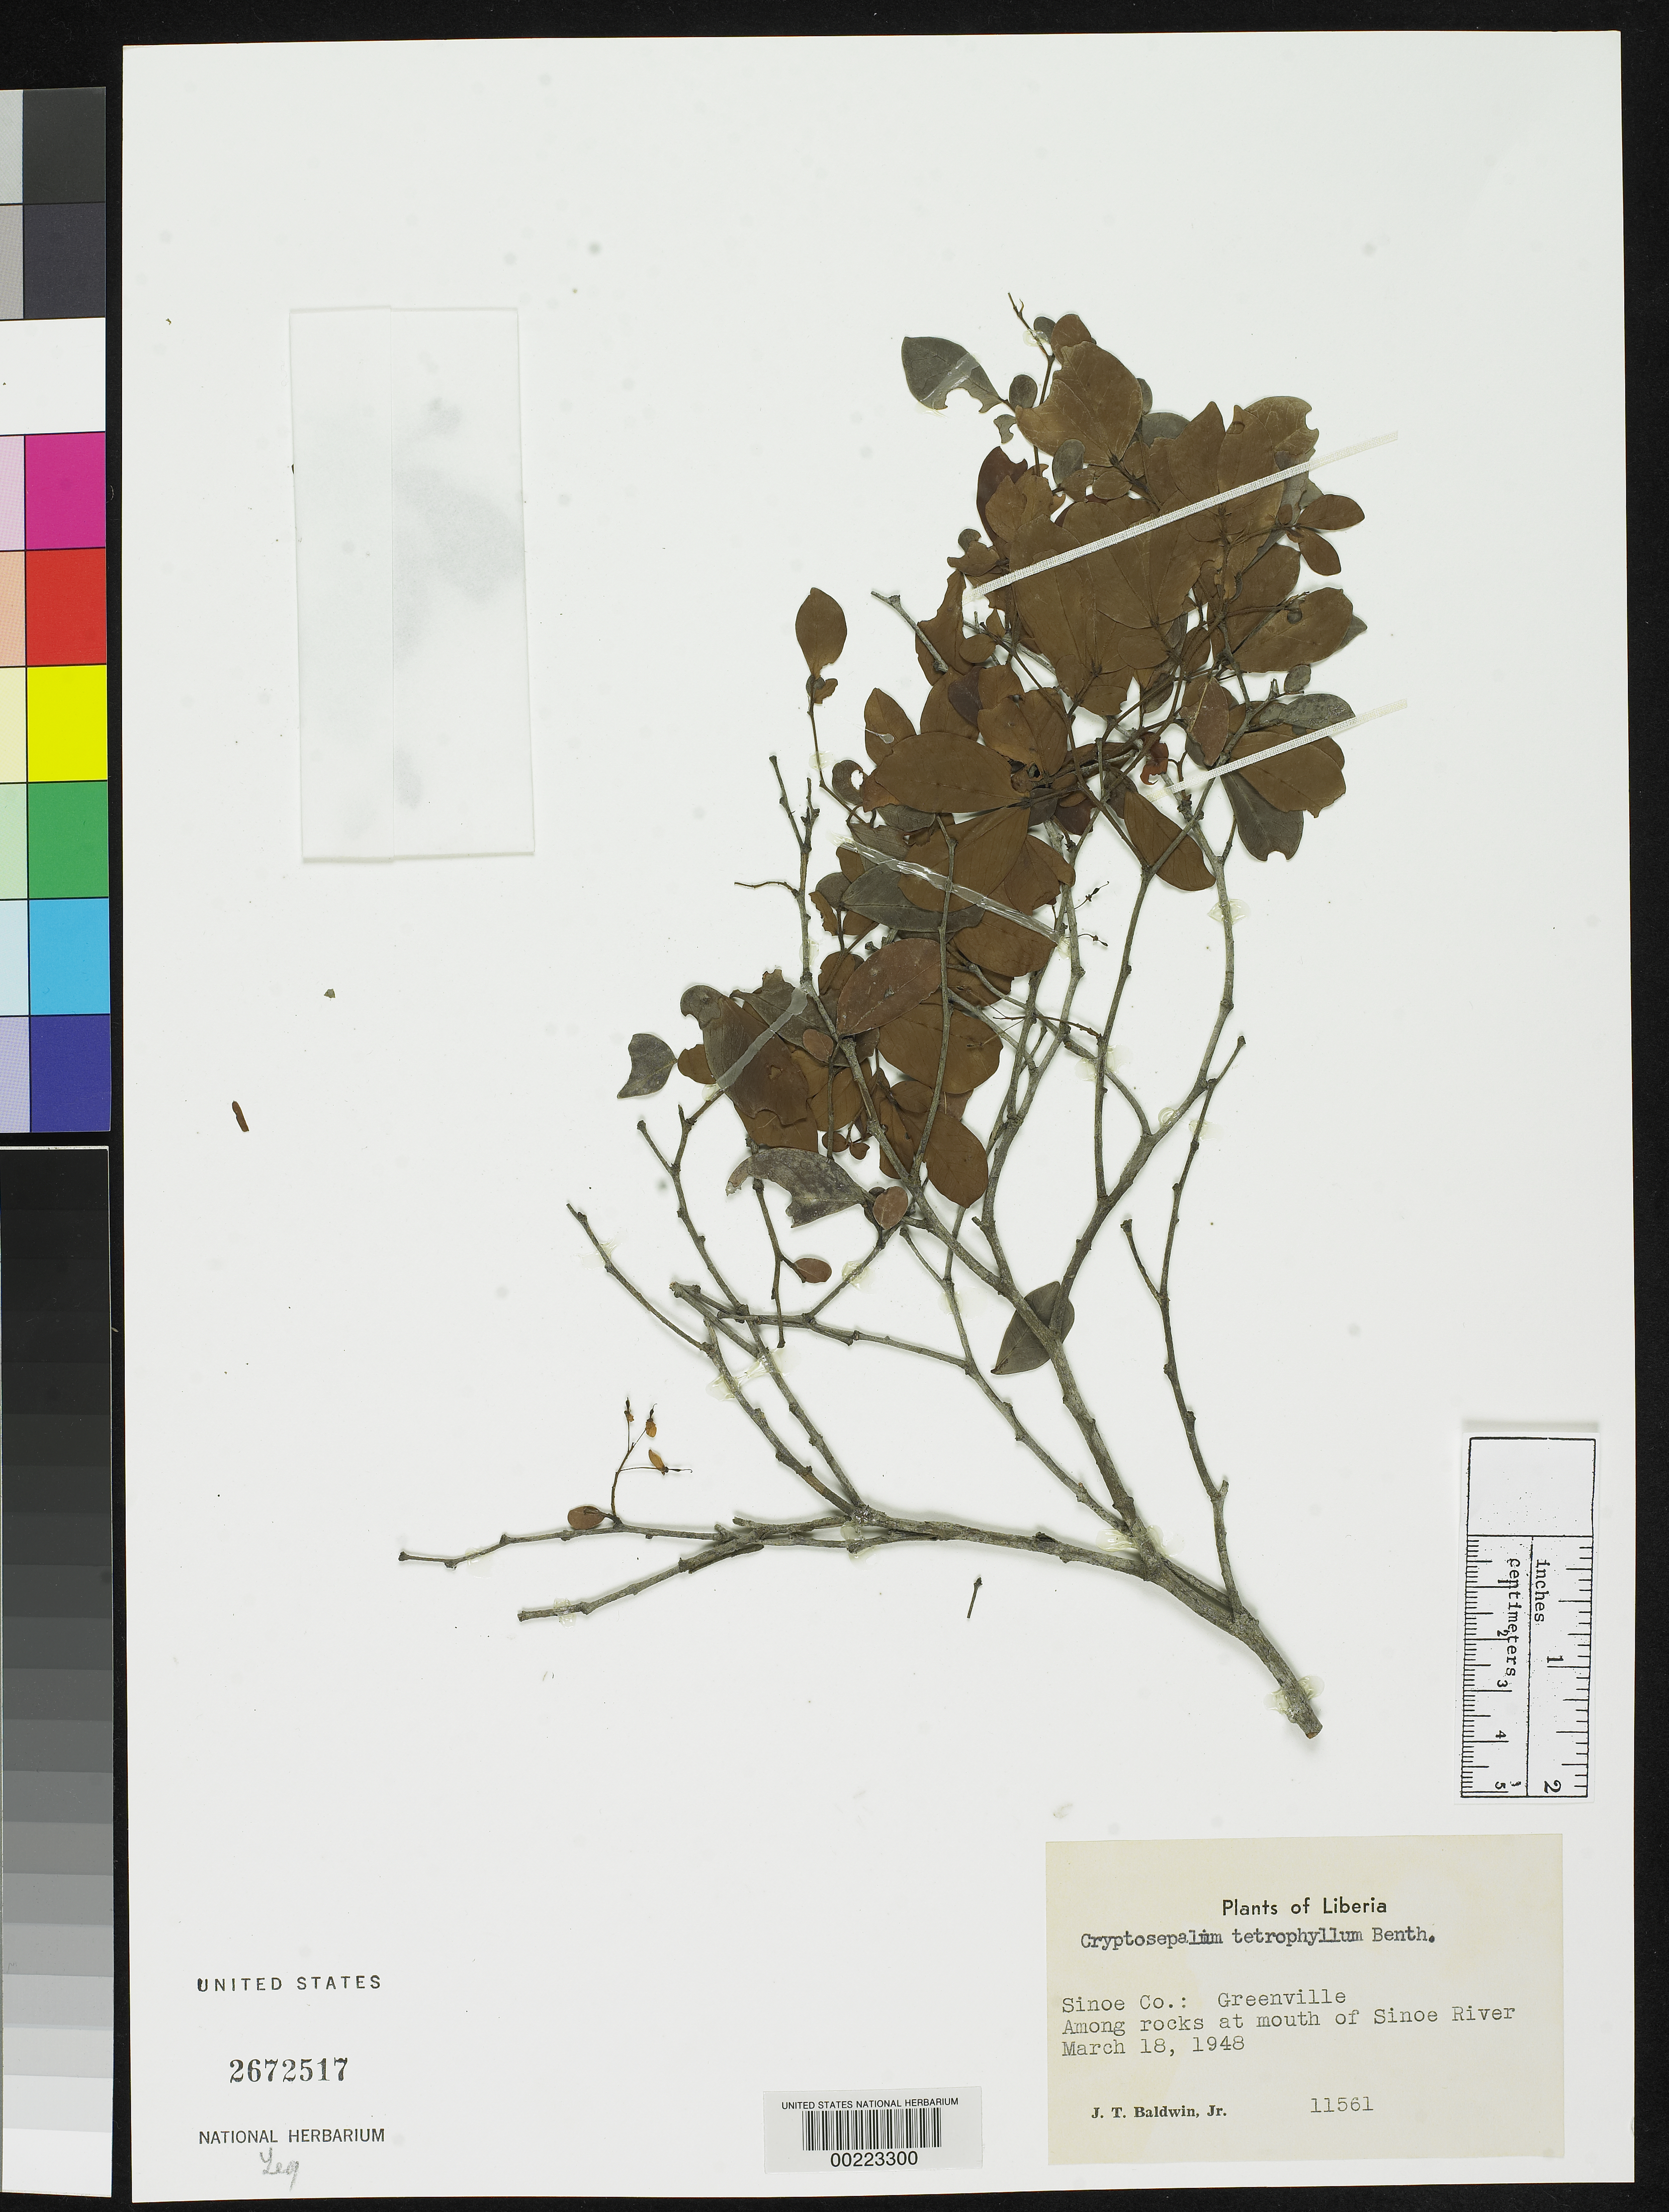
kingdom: Plantae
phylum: Tracheophyta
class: Magnoliopsida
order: Fabales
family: Fabaceae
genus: Cryptosepalum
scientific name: Cryptosepalum tetraphyllum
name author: (Hook. f.) Benth.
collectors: J. T. Baldwin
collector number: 11561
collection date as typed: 18 Mar 1948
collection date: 1948-03-18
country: Liberia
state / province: Sinoe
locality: At mouth of Sinoe River; Greenville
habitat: Among rocks at mouth of river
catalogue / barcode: US 2672517